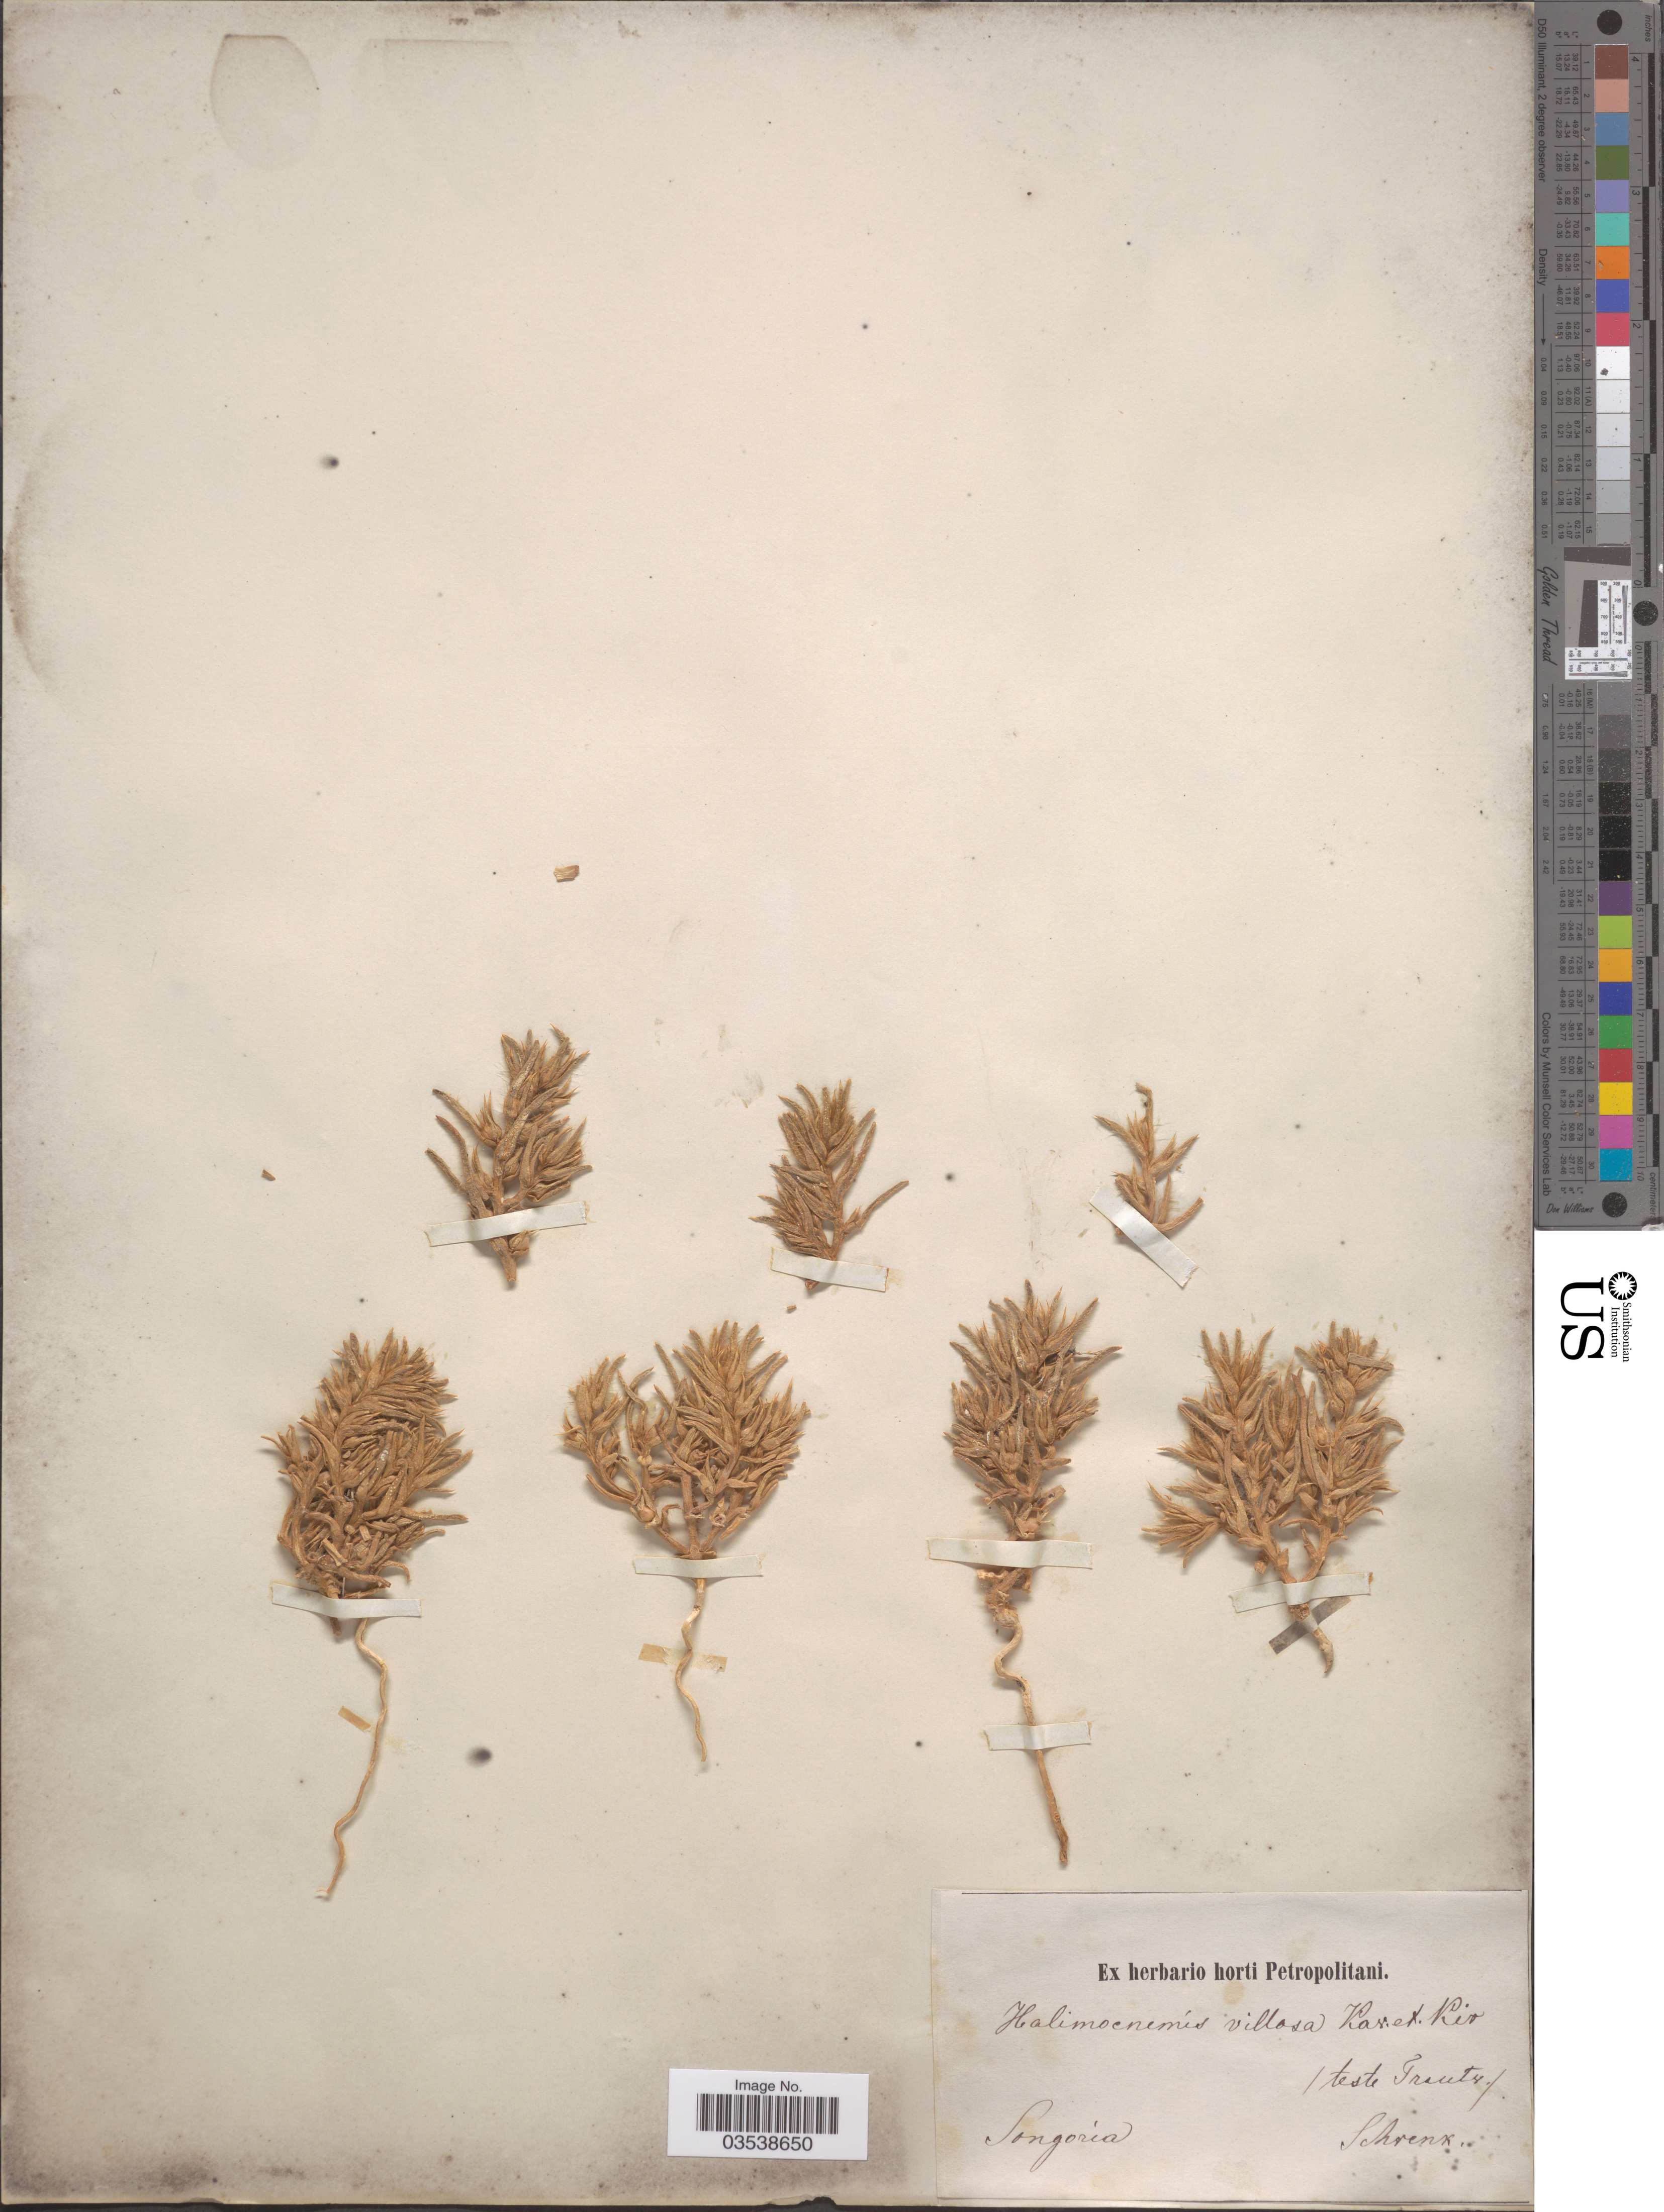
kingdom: Plantae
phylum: Tracheophyta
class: Magnoliopsida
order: Caryophyllales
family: Amaranthaceae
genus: Halimocnemis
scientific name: Halimocnemis villosa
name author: Kar. & Kir.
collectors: A.G. Schrenk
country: Kazakhstan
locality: Songaria.